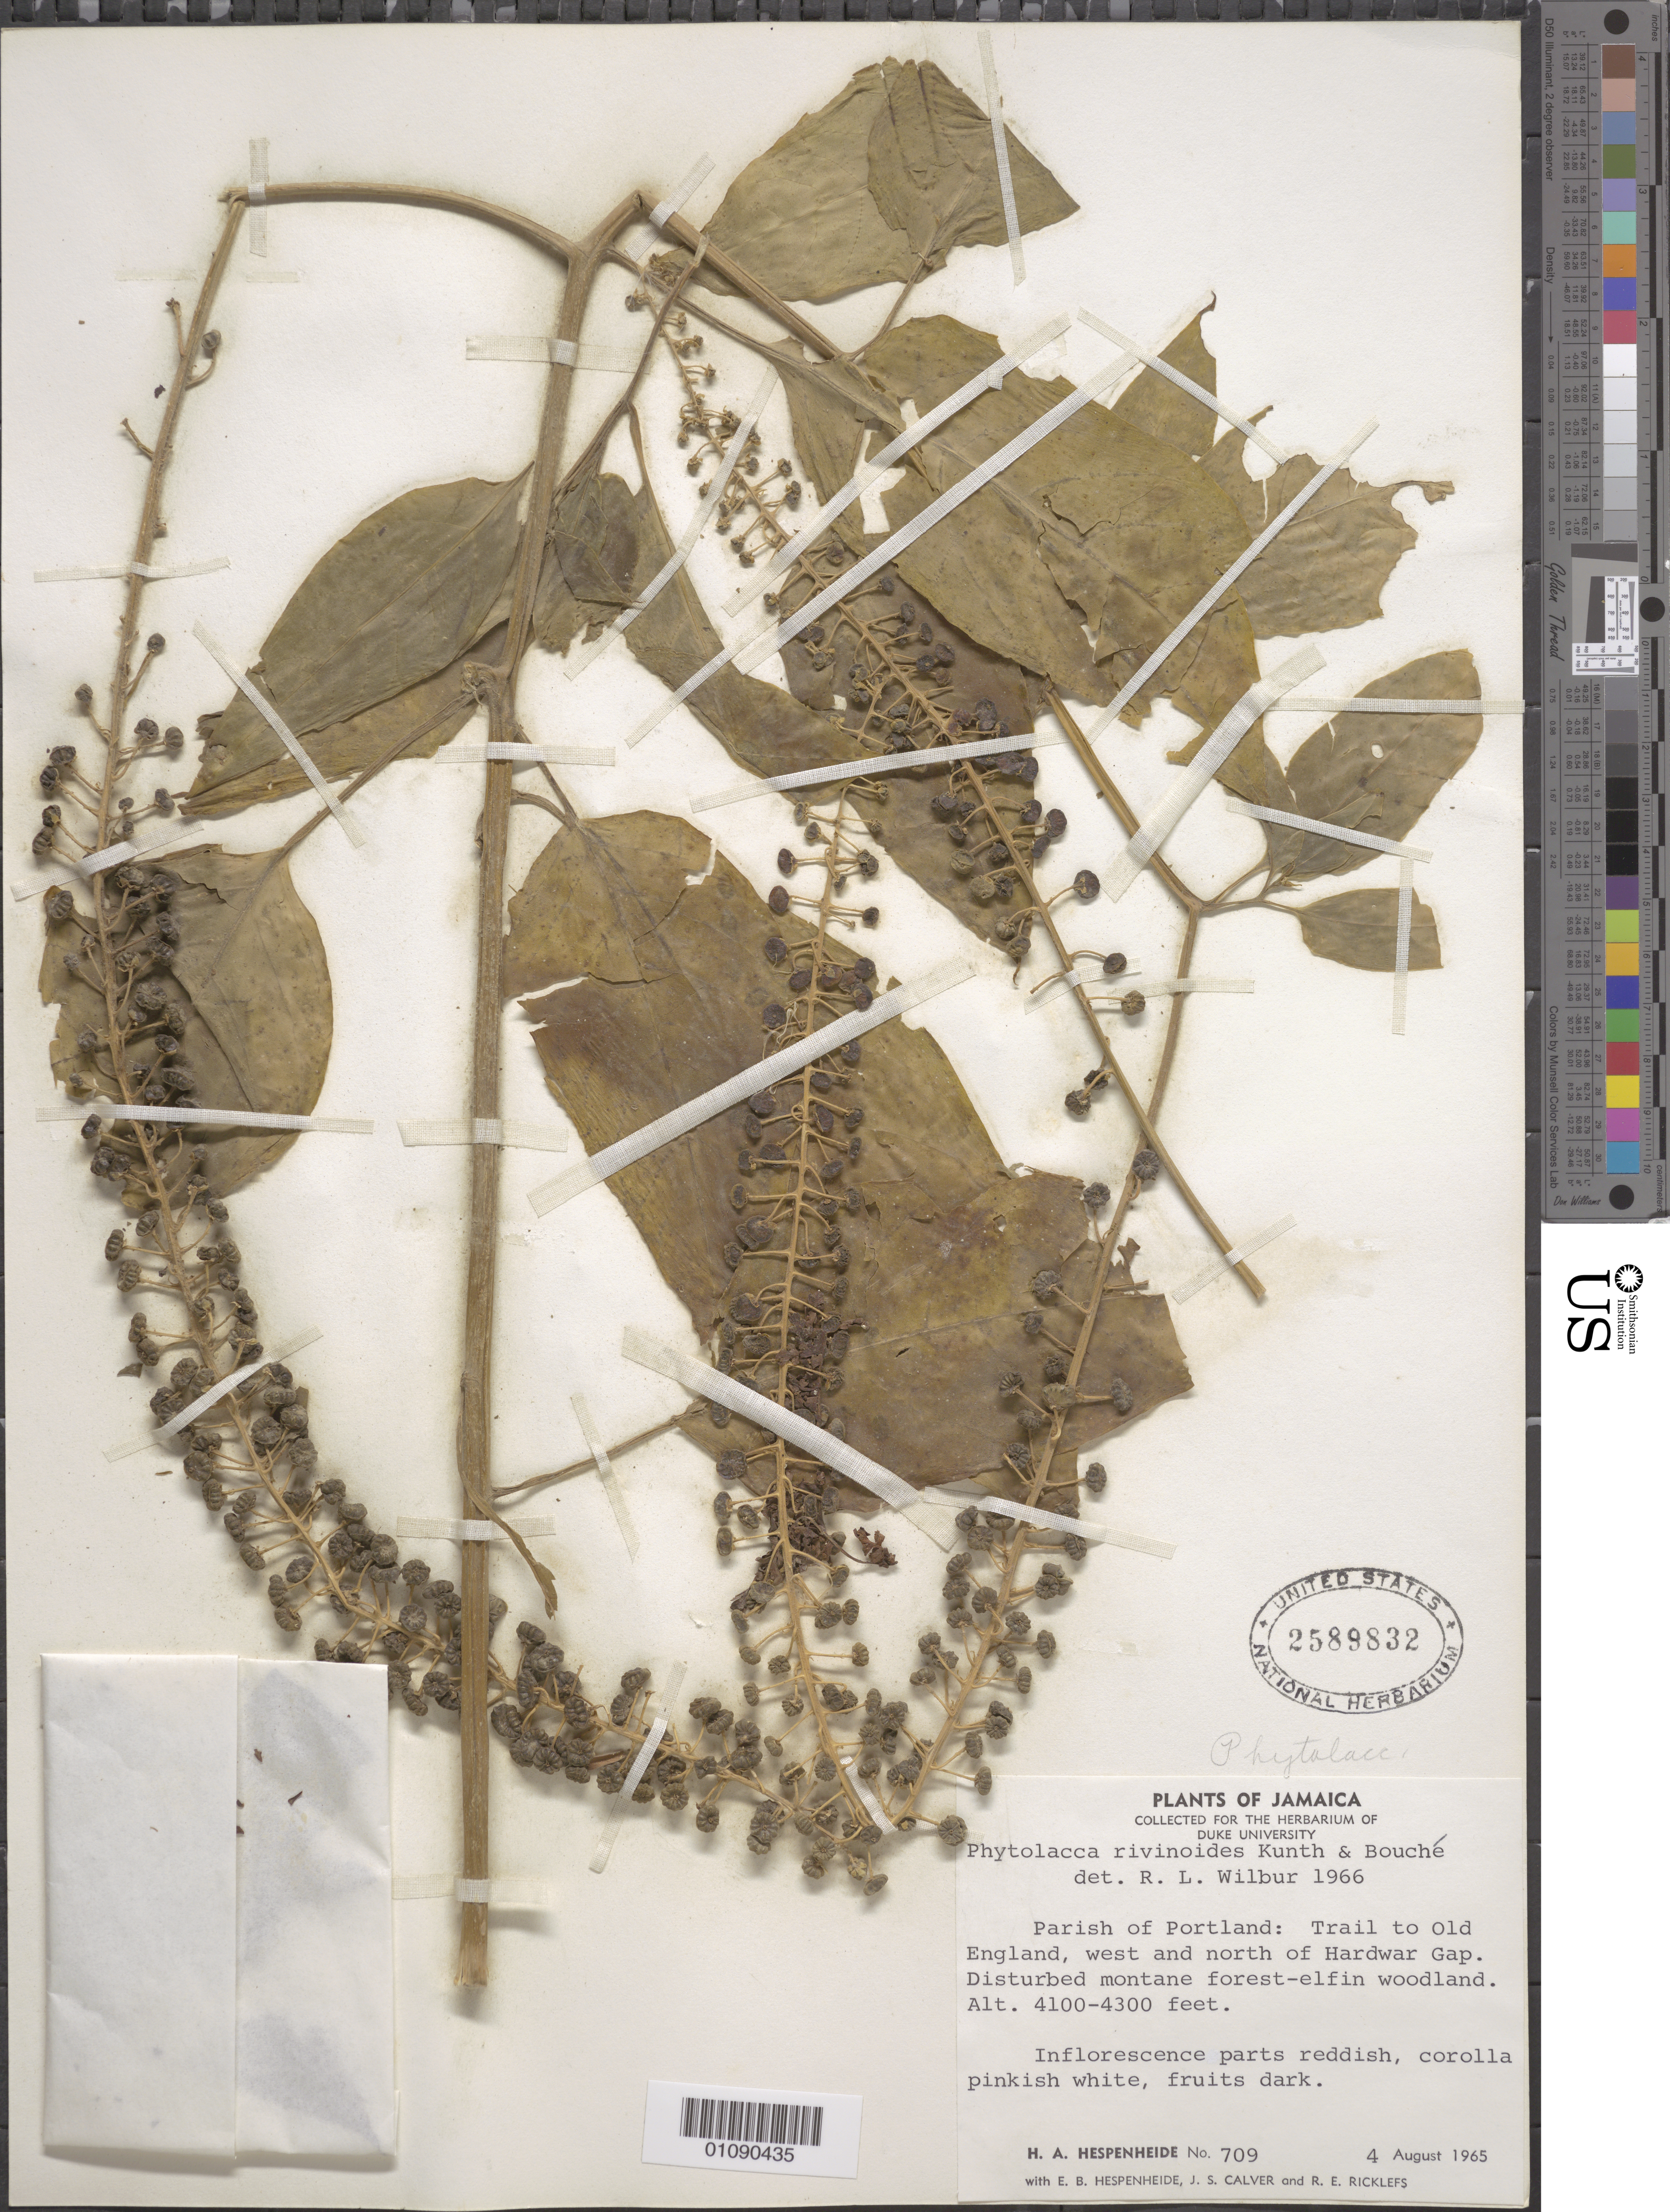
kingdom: Plantae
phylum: Tracheophyta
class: Magnoliopsida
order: Caryophyllales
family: Phytolaccaceae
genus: Phytolacca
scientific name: Phytolacca rivinoides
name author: Kunth & C.D. Bouché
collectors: E. Hespenheide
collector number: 709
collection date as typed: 04 Aug 1965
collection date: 1965-08-04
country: Jamaica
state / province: Portland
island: Jamaica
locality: Trail to Old England, W and N of Hardwar Gap.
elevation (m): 1250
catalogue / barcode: US 2589832